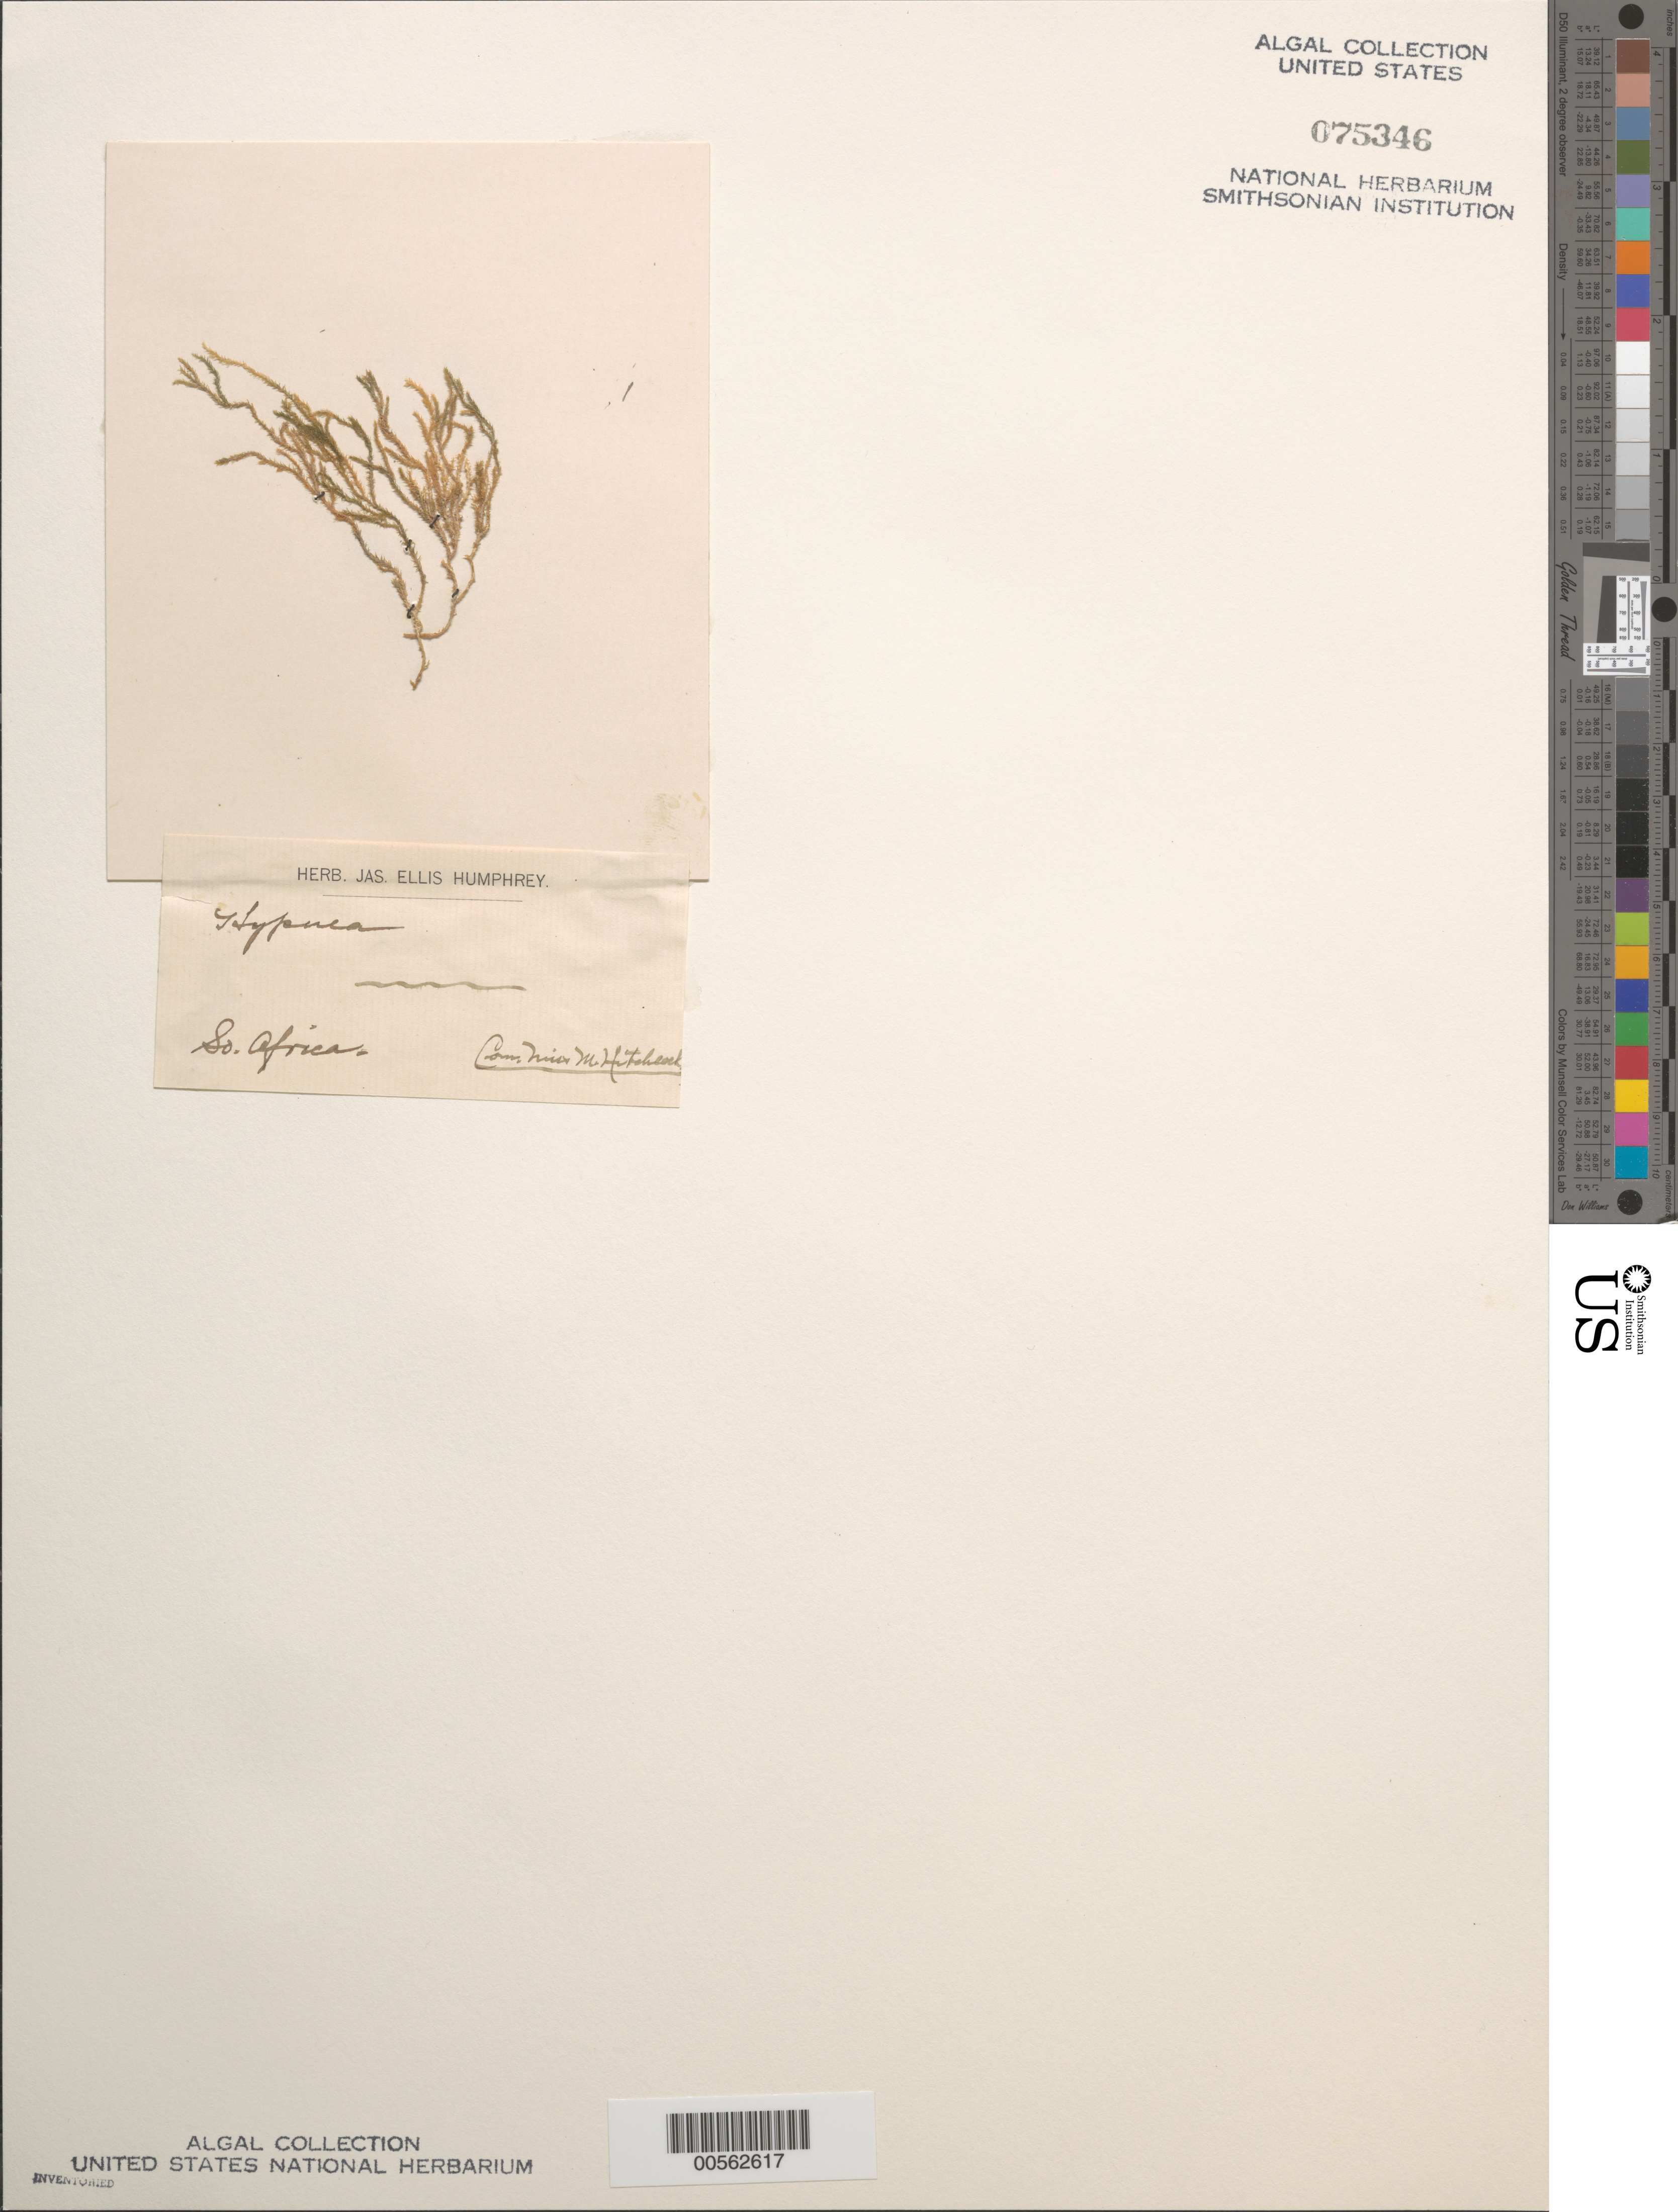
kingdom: Plantae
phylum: Rhodophyta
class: Florideophyceae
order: Gigartinales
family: Cystocloniaceae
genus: Hypnea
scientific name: Hypnea sp.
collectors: M. Hitchcock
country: South Africa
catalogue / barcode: US 75346